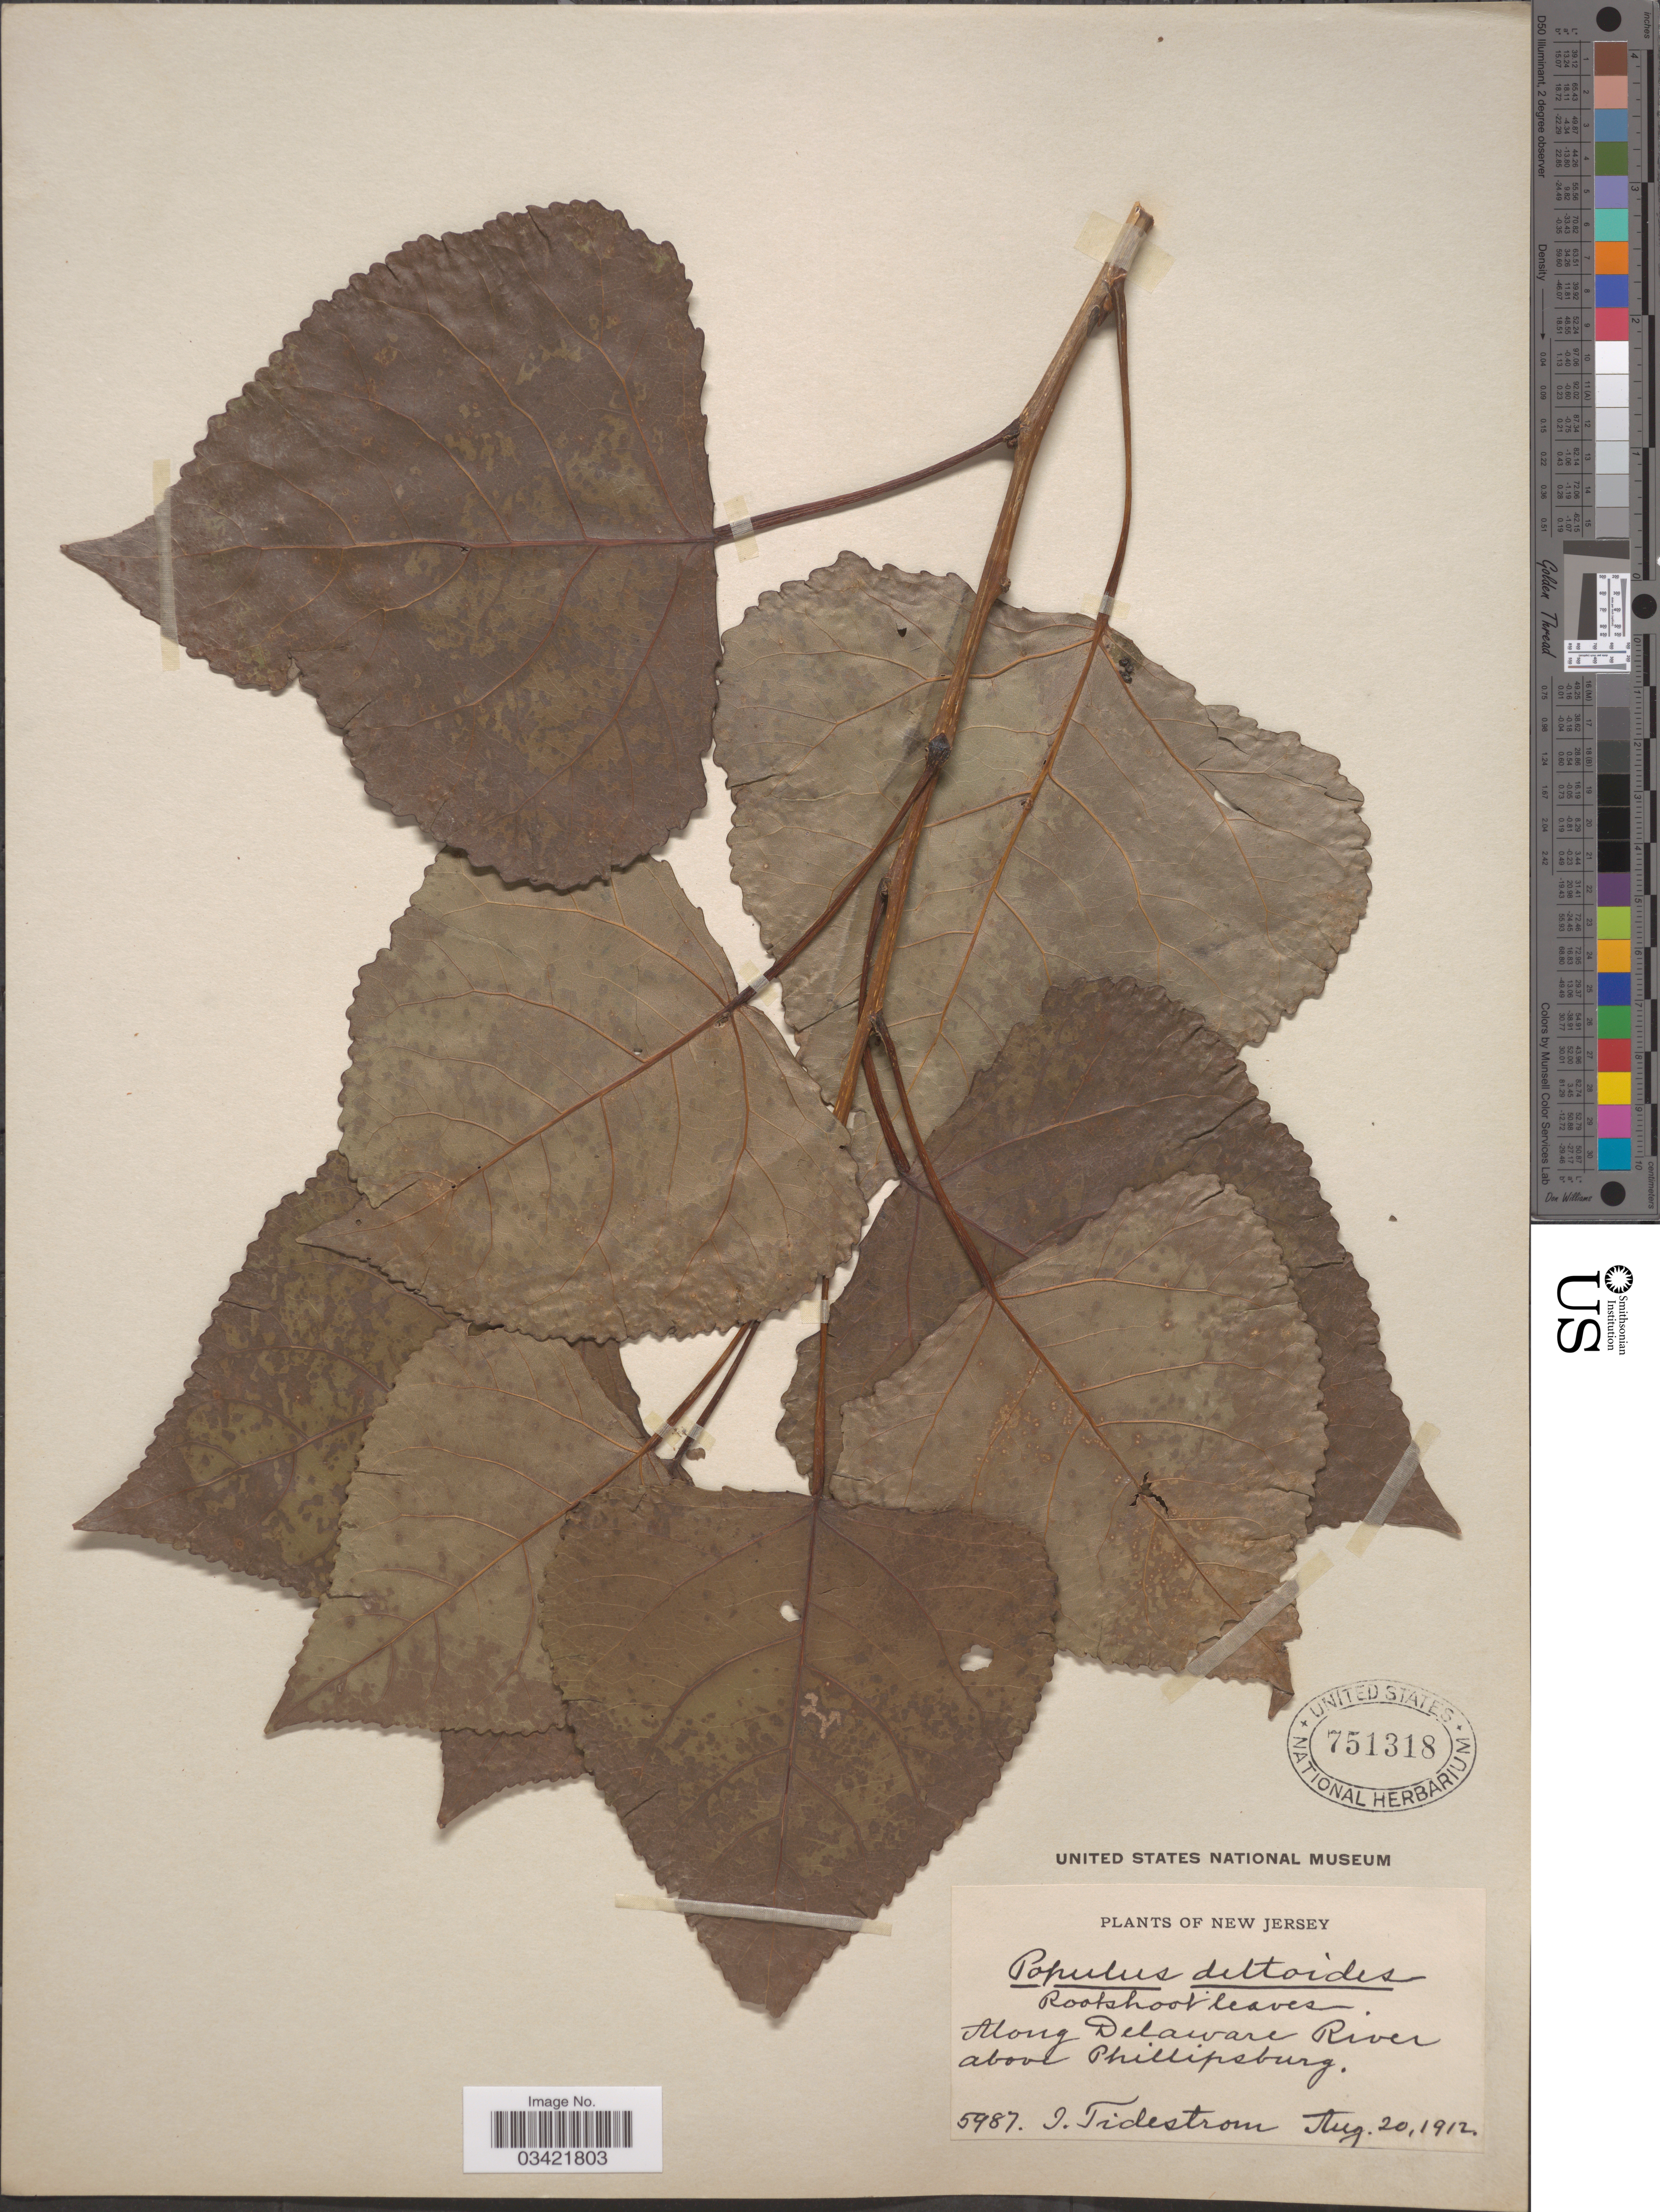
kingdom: Plantae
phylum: Tracheophyta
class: Magnoliopsida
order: Malpighiales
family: Salicaceae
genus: Populus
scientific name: Populus deltoides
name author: W. Bartram ex Marshall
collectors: I. F. Tidestrom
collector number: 5987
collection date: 1912-08-20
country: United States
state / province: New Jersey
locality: Along Delaware River above Phillipsburg.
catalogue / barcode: US 751318